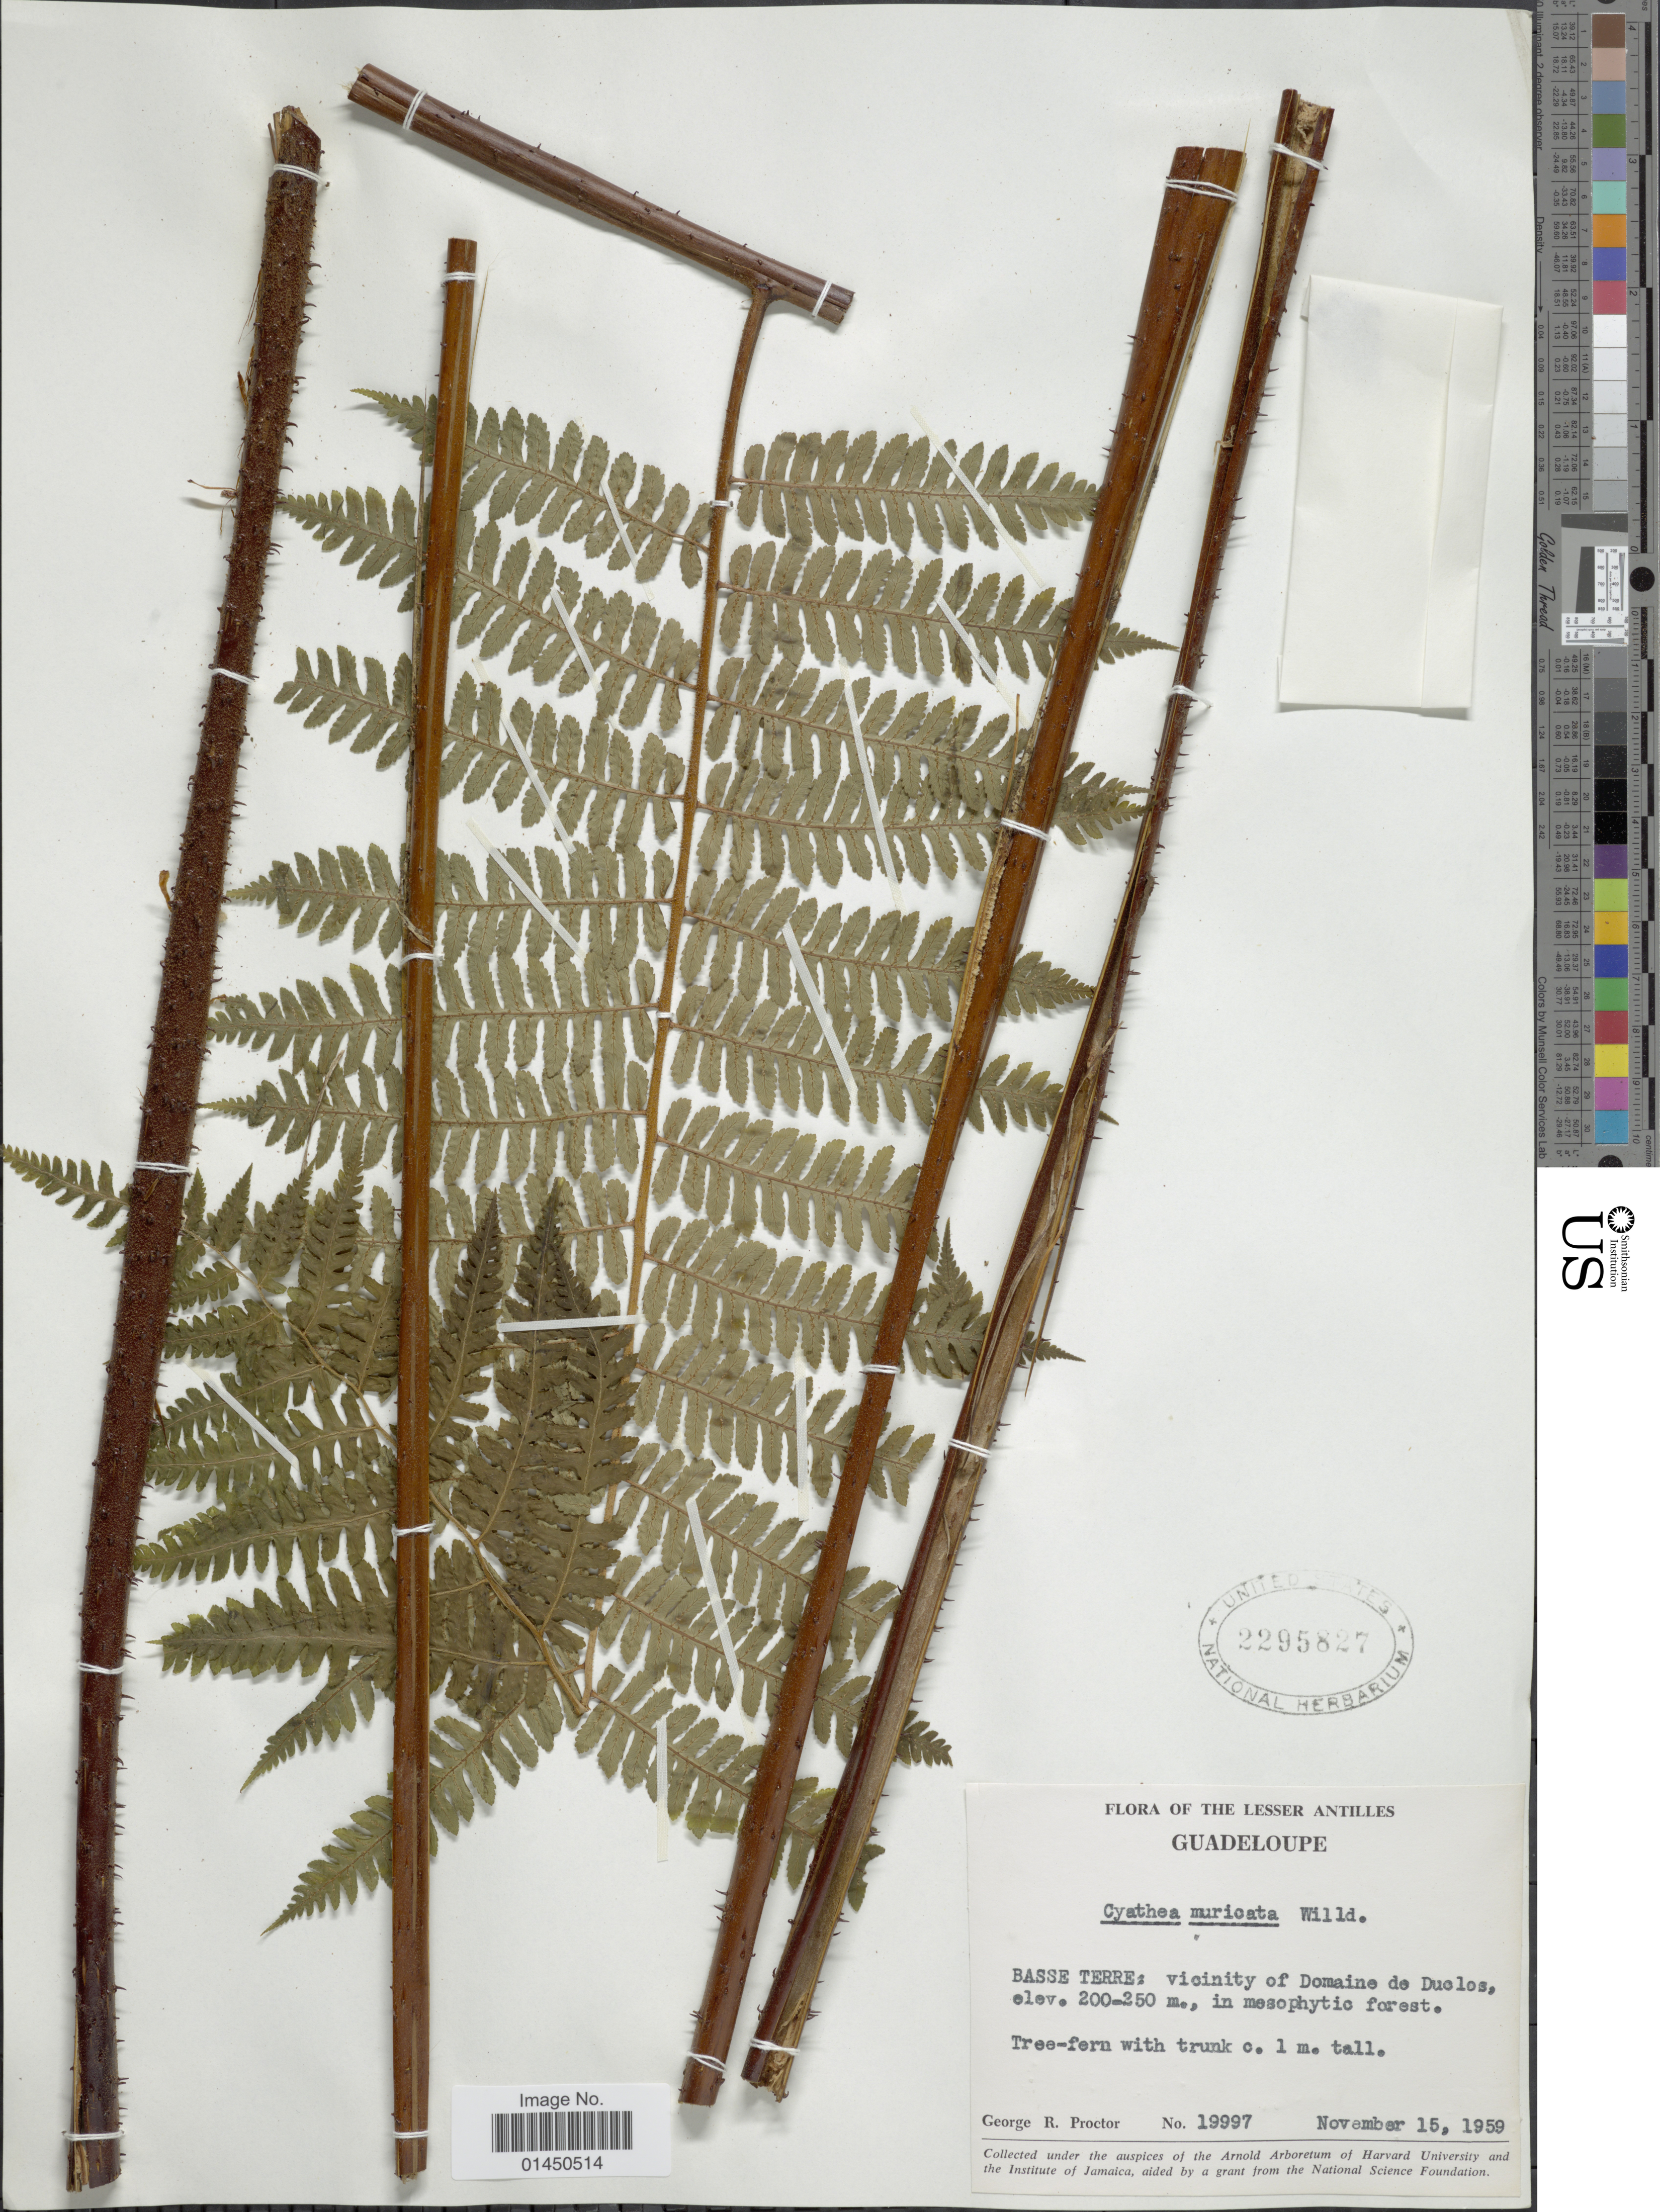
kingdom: Plantae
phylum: Tracheophyta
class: Polypodiopsida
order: Cyatheales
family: Cyatheaceae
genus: Cyathea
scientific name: Cyathea muricata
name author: (Willd.) Fée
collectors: G. R. Proctor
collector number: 19997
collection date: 1959-11-15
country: Guadeloupe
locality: The Lesser Antilles, Basse Terre: vicinity of Domaine de Duclos.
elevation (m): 200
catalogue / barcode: US 2295827